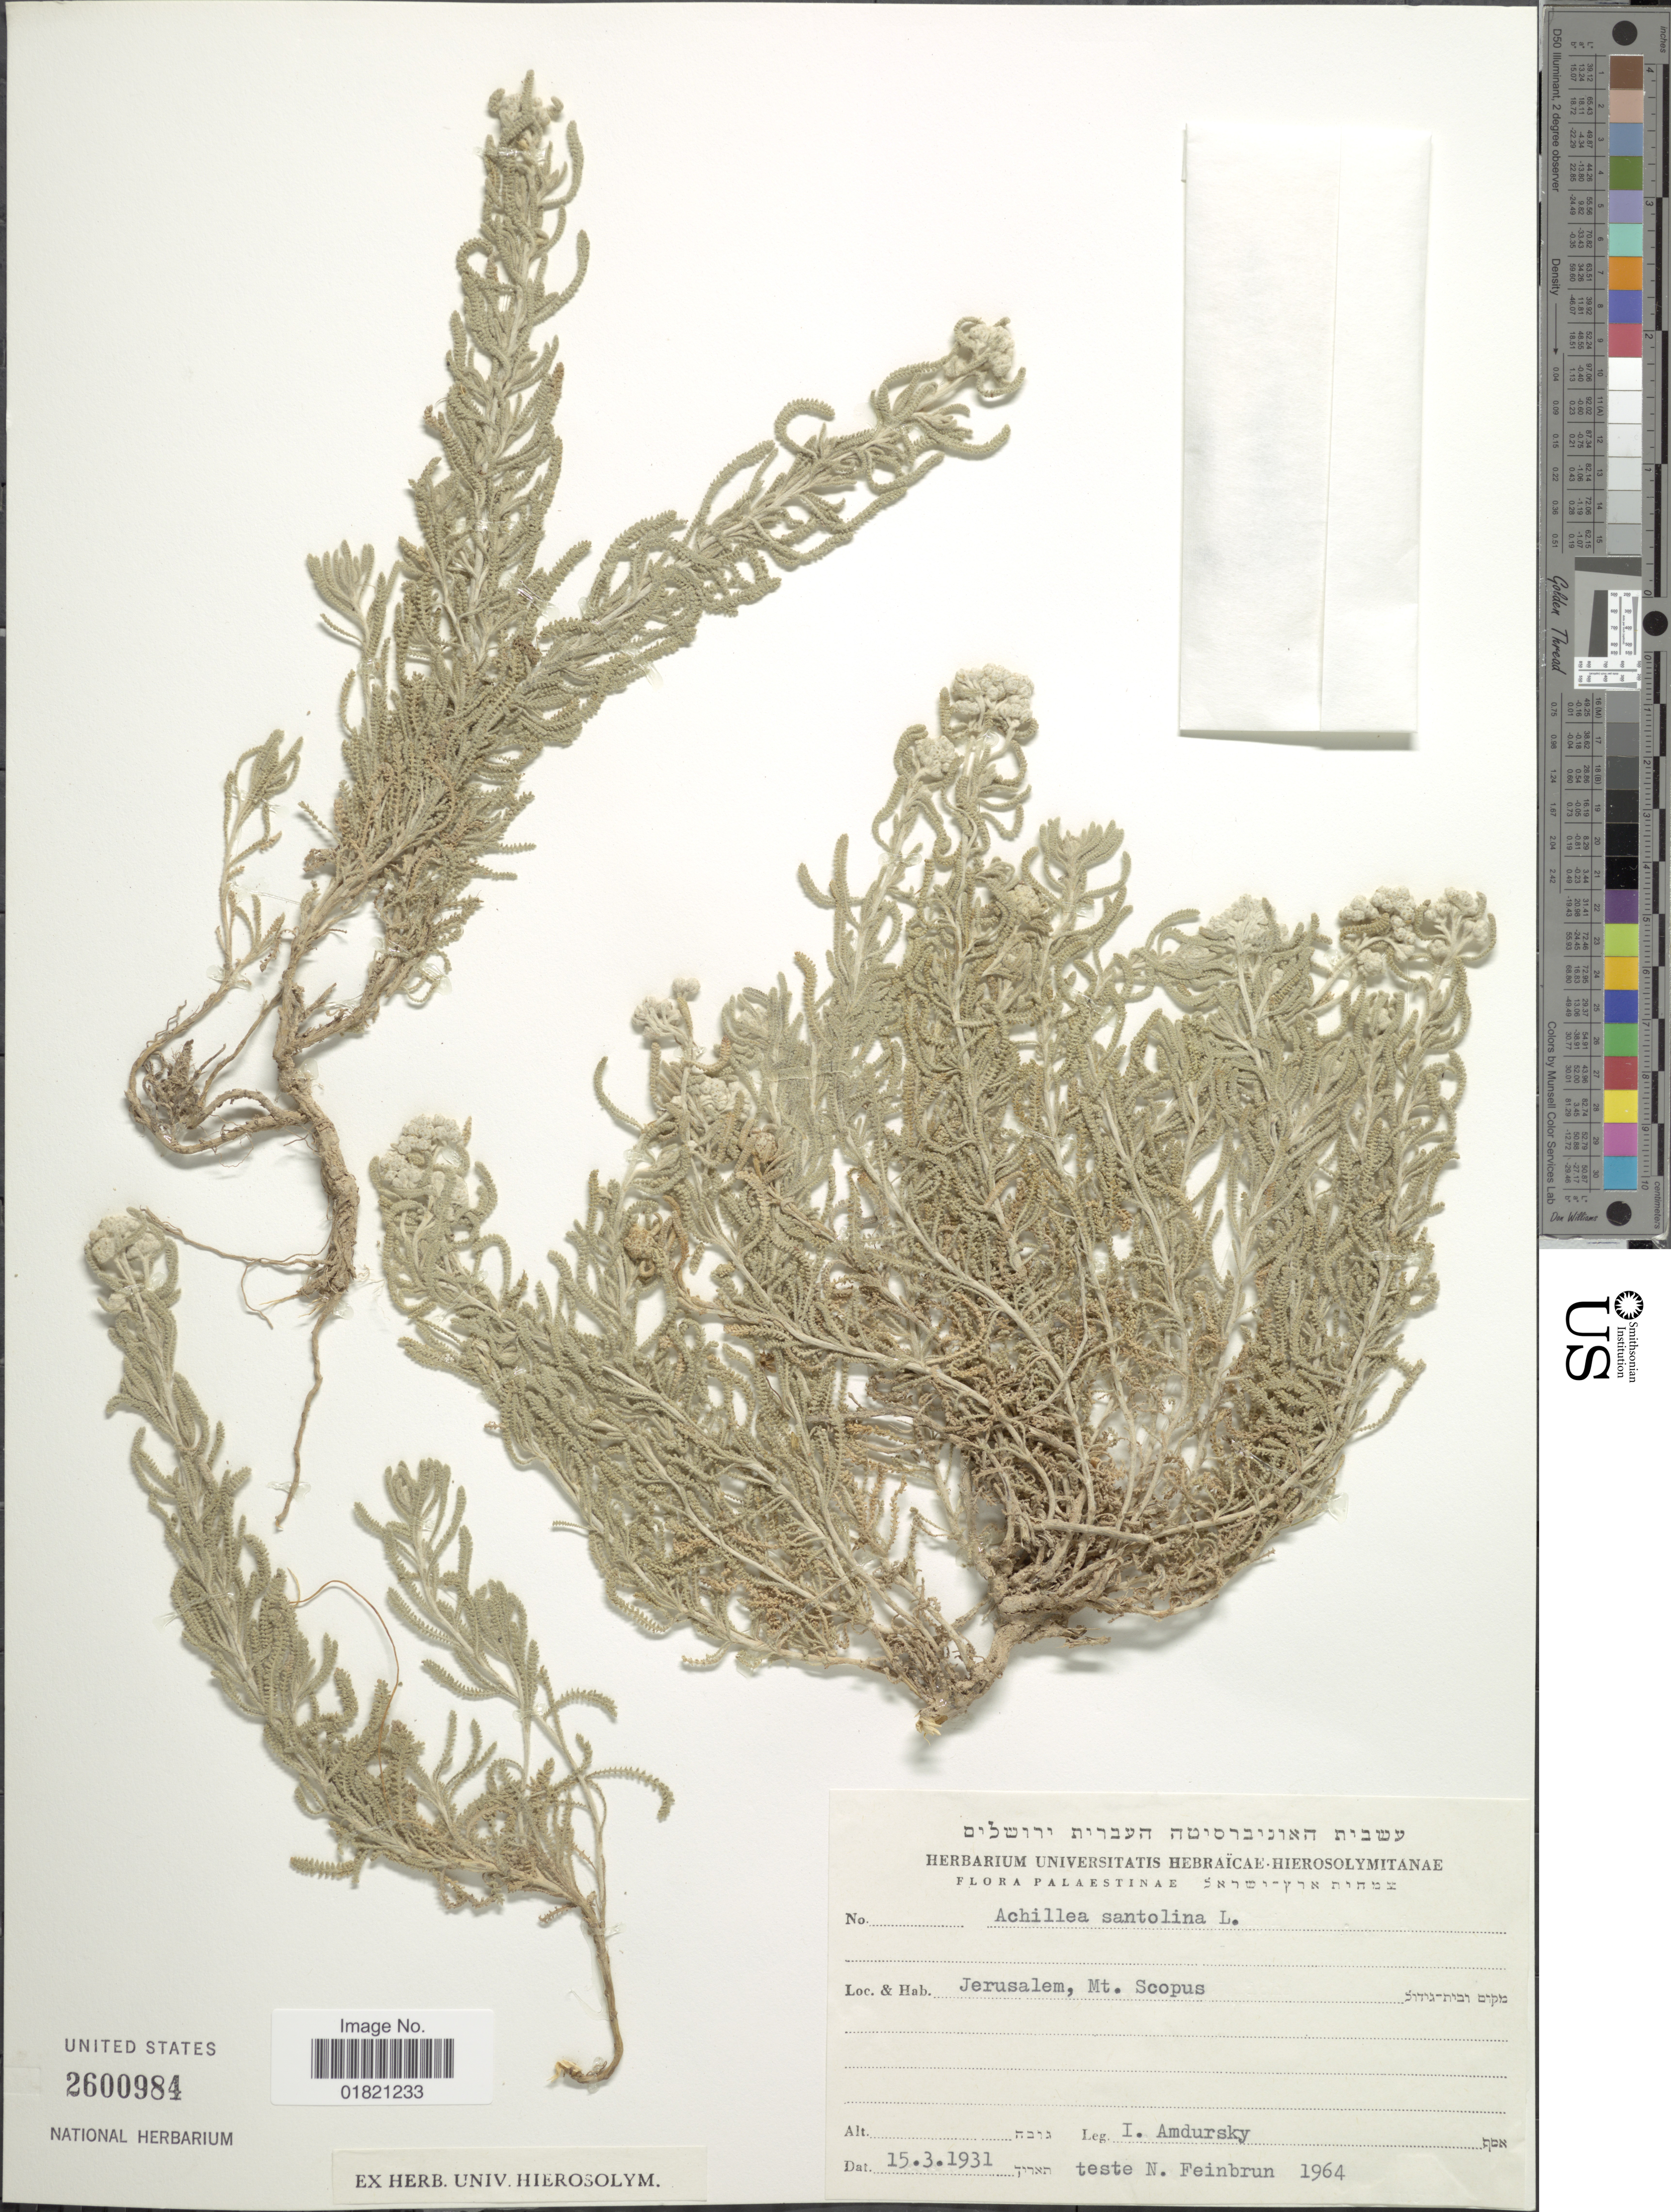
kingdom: Plantae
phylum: Tracheophyta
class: Magnoliopsida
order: Asterales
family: Asteraceae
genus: Achillea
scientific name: Achillea santolina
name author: L.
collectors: I. Amdursky & N. Feinbrun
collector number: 1964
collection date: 1931-03-15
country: Israel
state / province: Jerusalem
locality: Mt. Scopus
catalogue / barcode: US 2600984